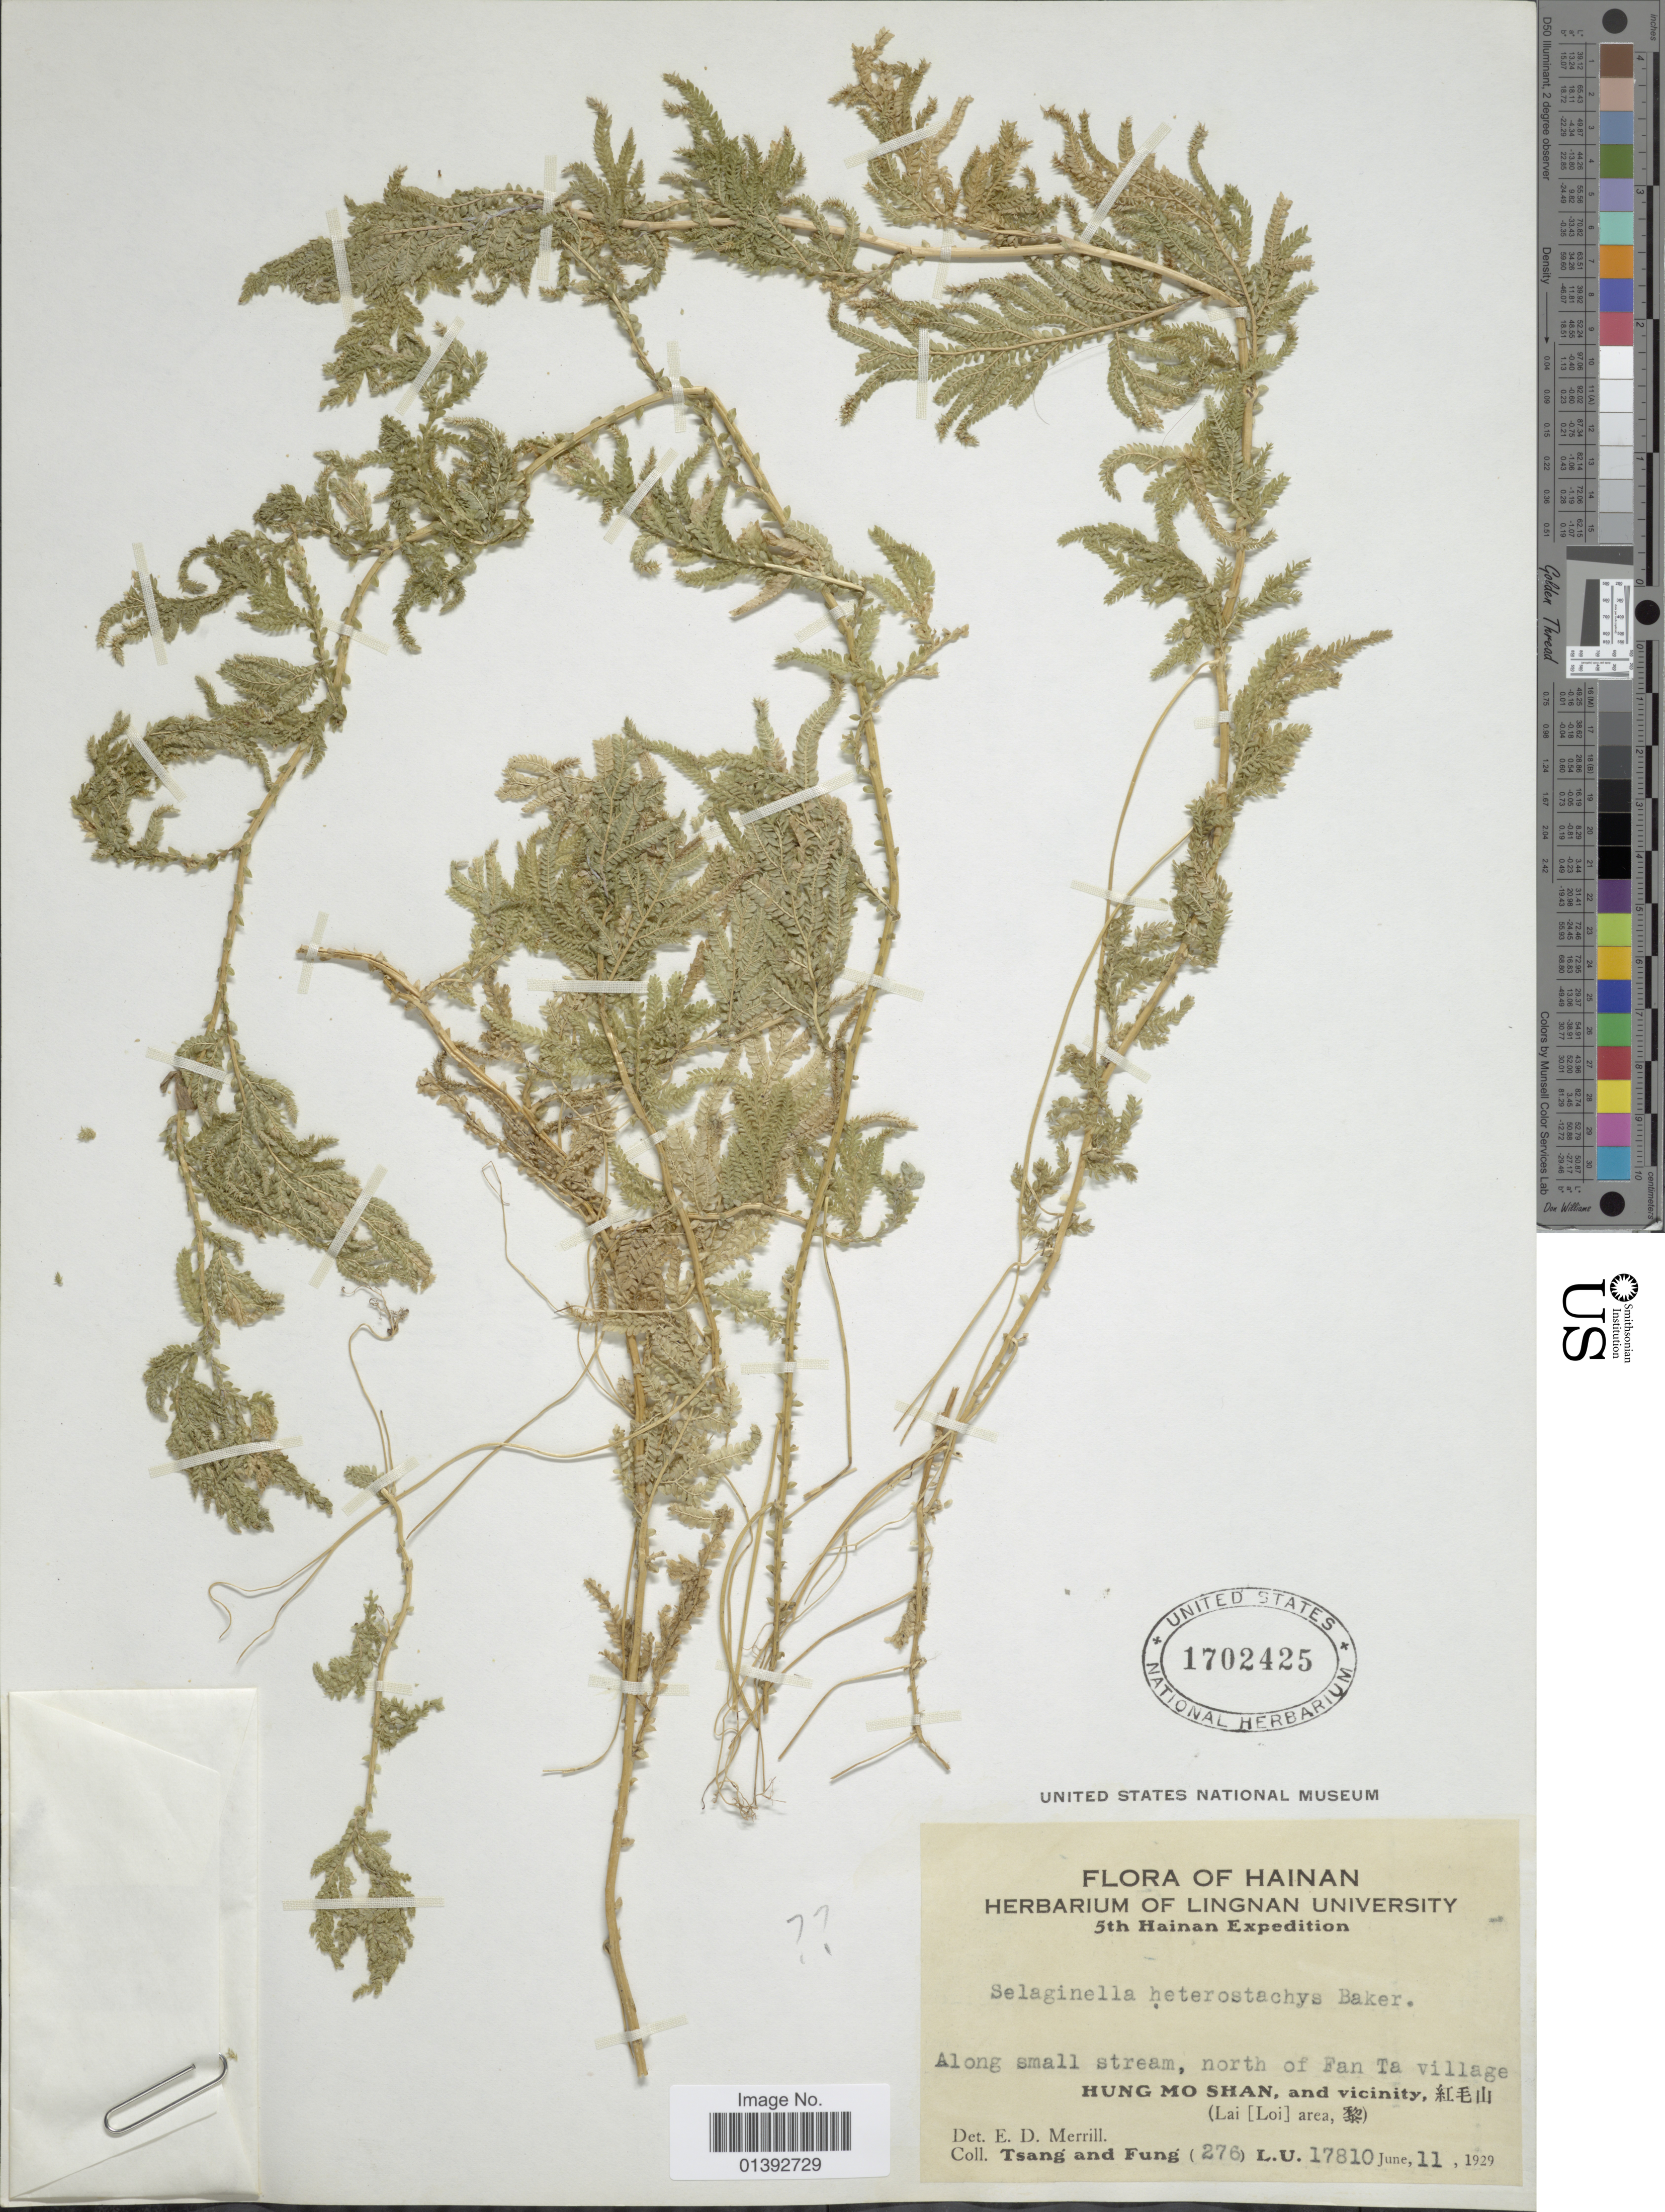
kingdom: Plantae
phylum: Tracheophyta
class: Lycopodiopsida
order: Selaginellales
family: Selaginellaceae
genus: Selaginella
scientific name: Selaginella heterostachys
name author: Baker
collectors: -- Tsang & Fung, --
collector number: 276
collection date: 1929-06-11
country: China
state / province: Hainan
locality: Along small stream, north of Fan Ta village, Hung Mo Shan, and vicinity (Lai [Loi] area)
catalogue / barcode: US 1702425